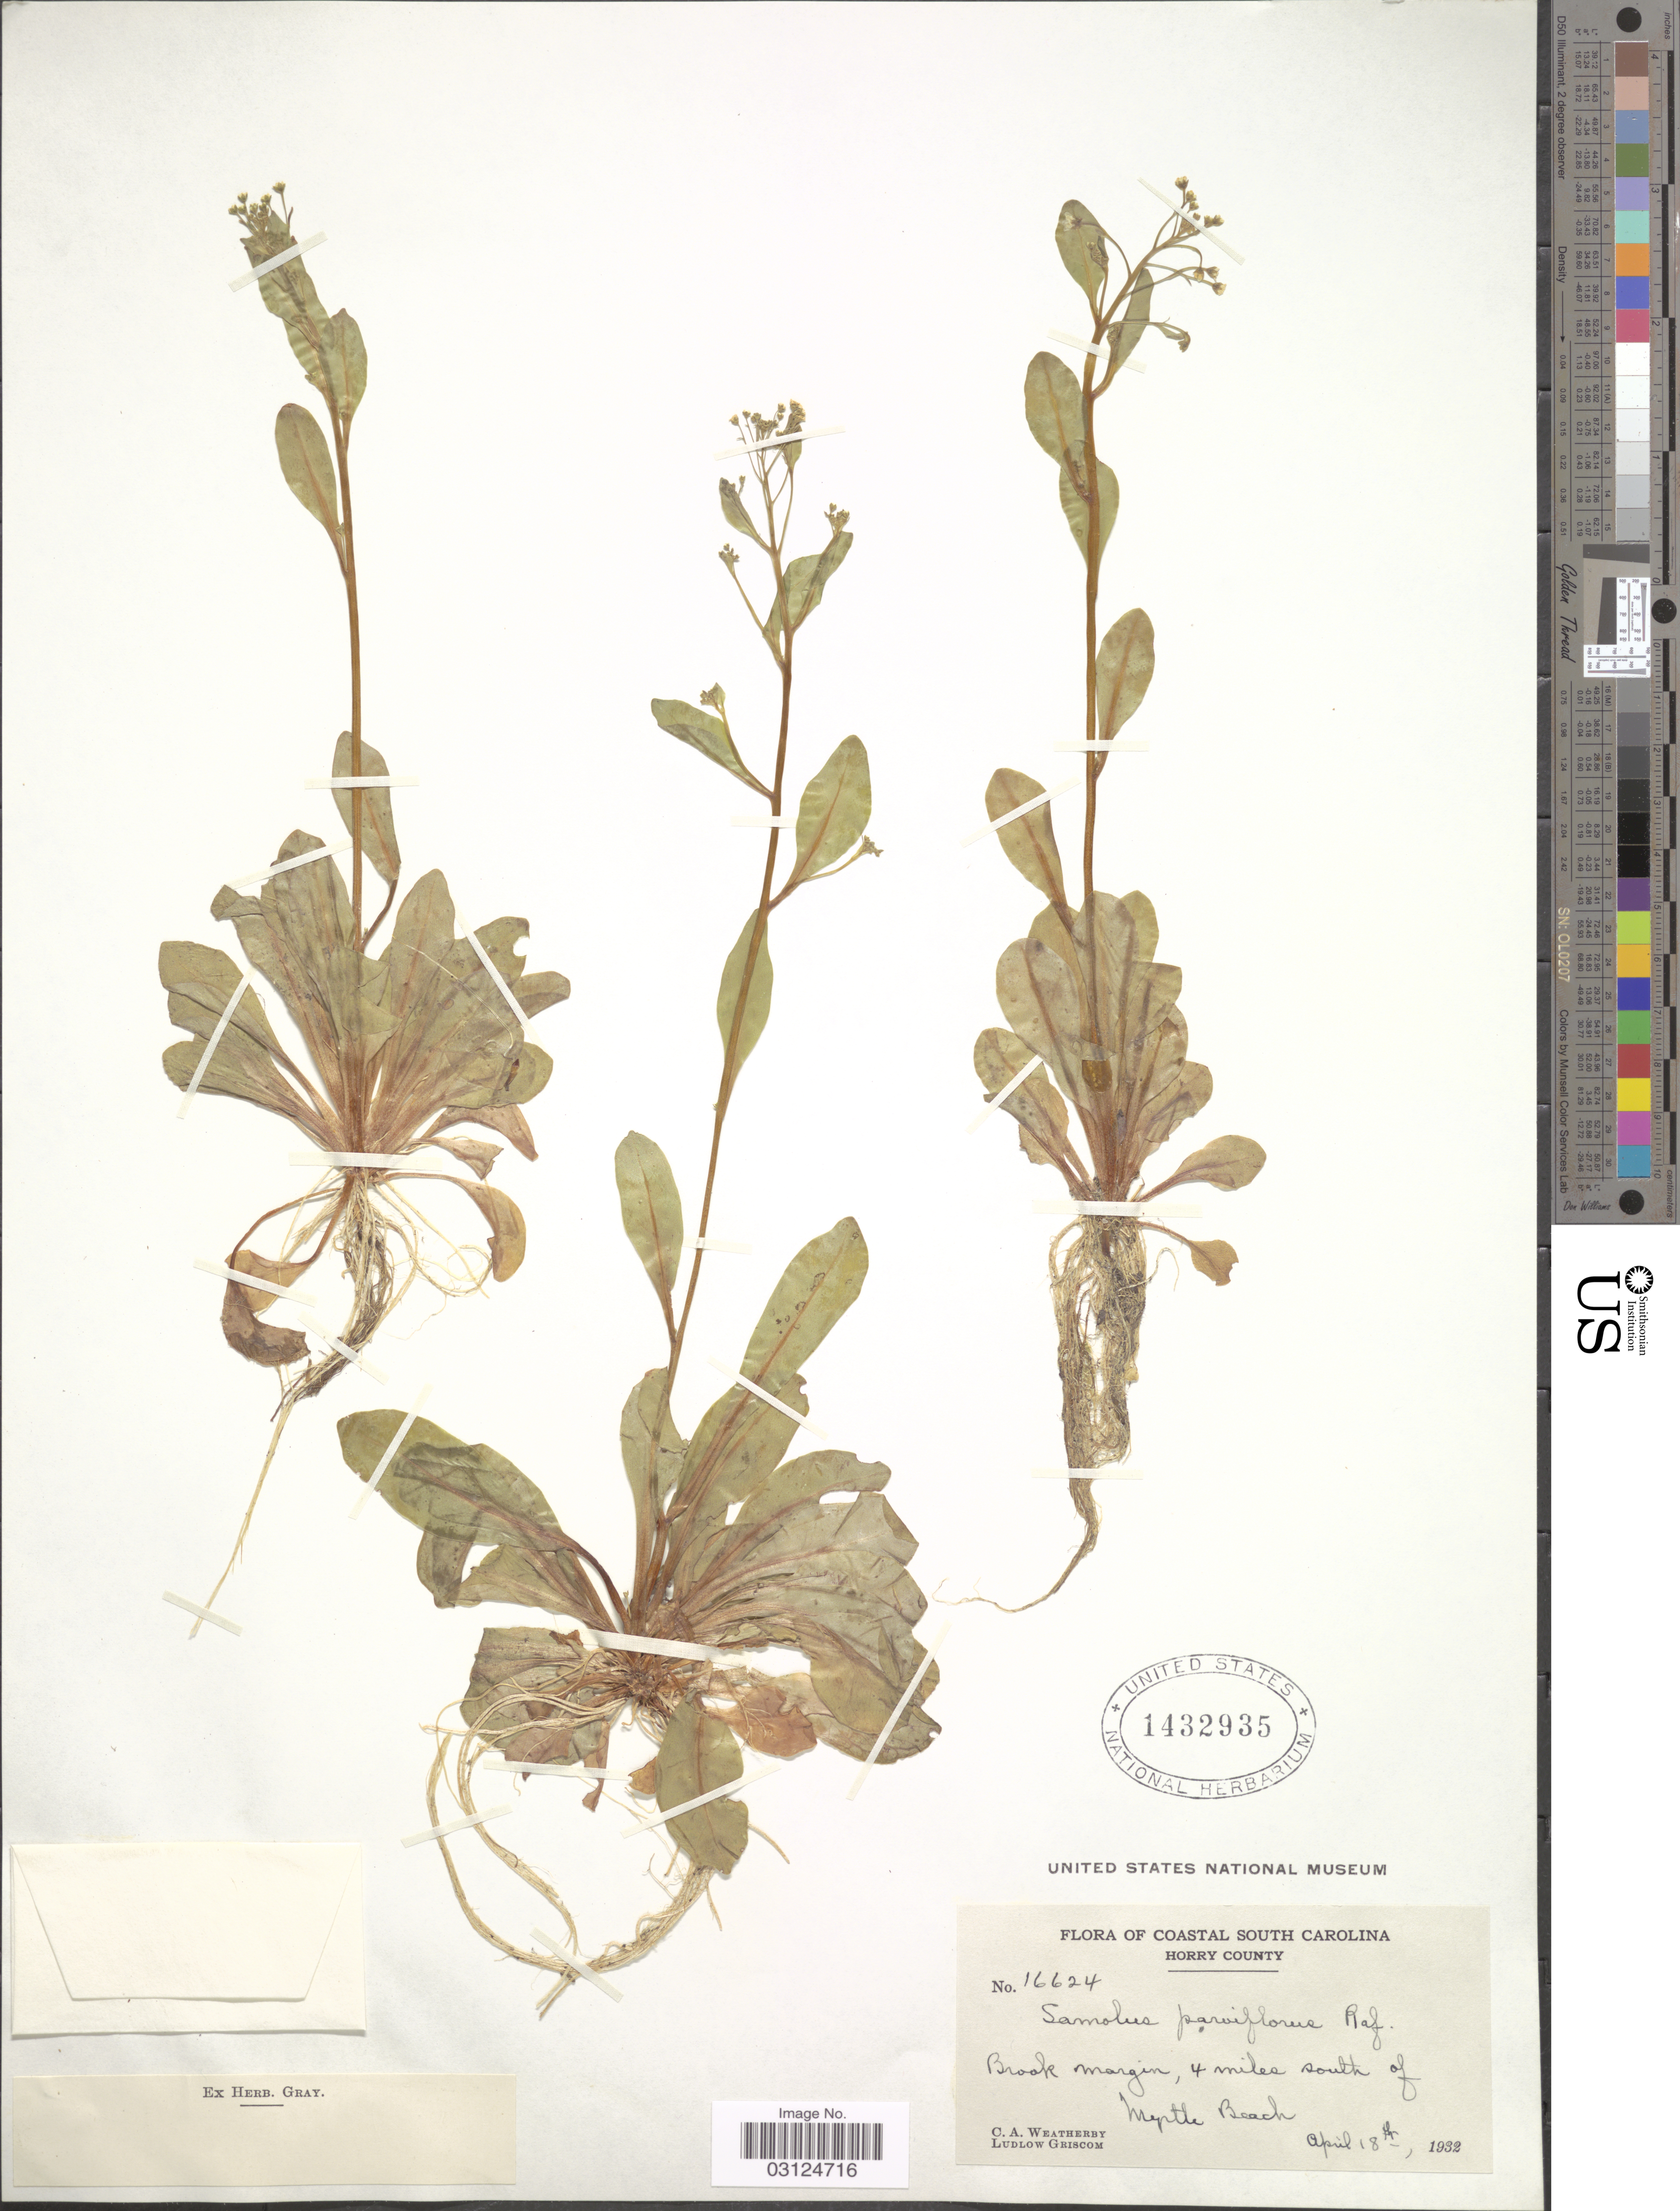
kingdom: Plantae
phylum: Tracheophyta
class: Magnoliopsida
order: Ericales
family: Primulaceae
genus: Samolus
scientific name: Samolus parviflorus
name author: Raf.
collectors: C. A. Weatherby & L. Griscom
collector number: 16624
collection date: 1932-04-18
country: United States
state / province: South Carolina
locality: Coastal South Carolina. Horry County. Brook margin, 4 miles south of Meptle Beach.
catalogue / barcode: US 1432935